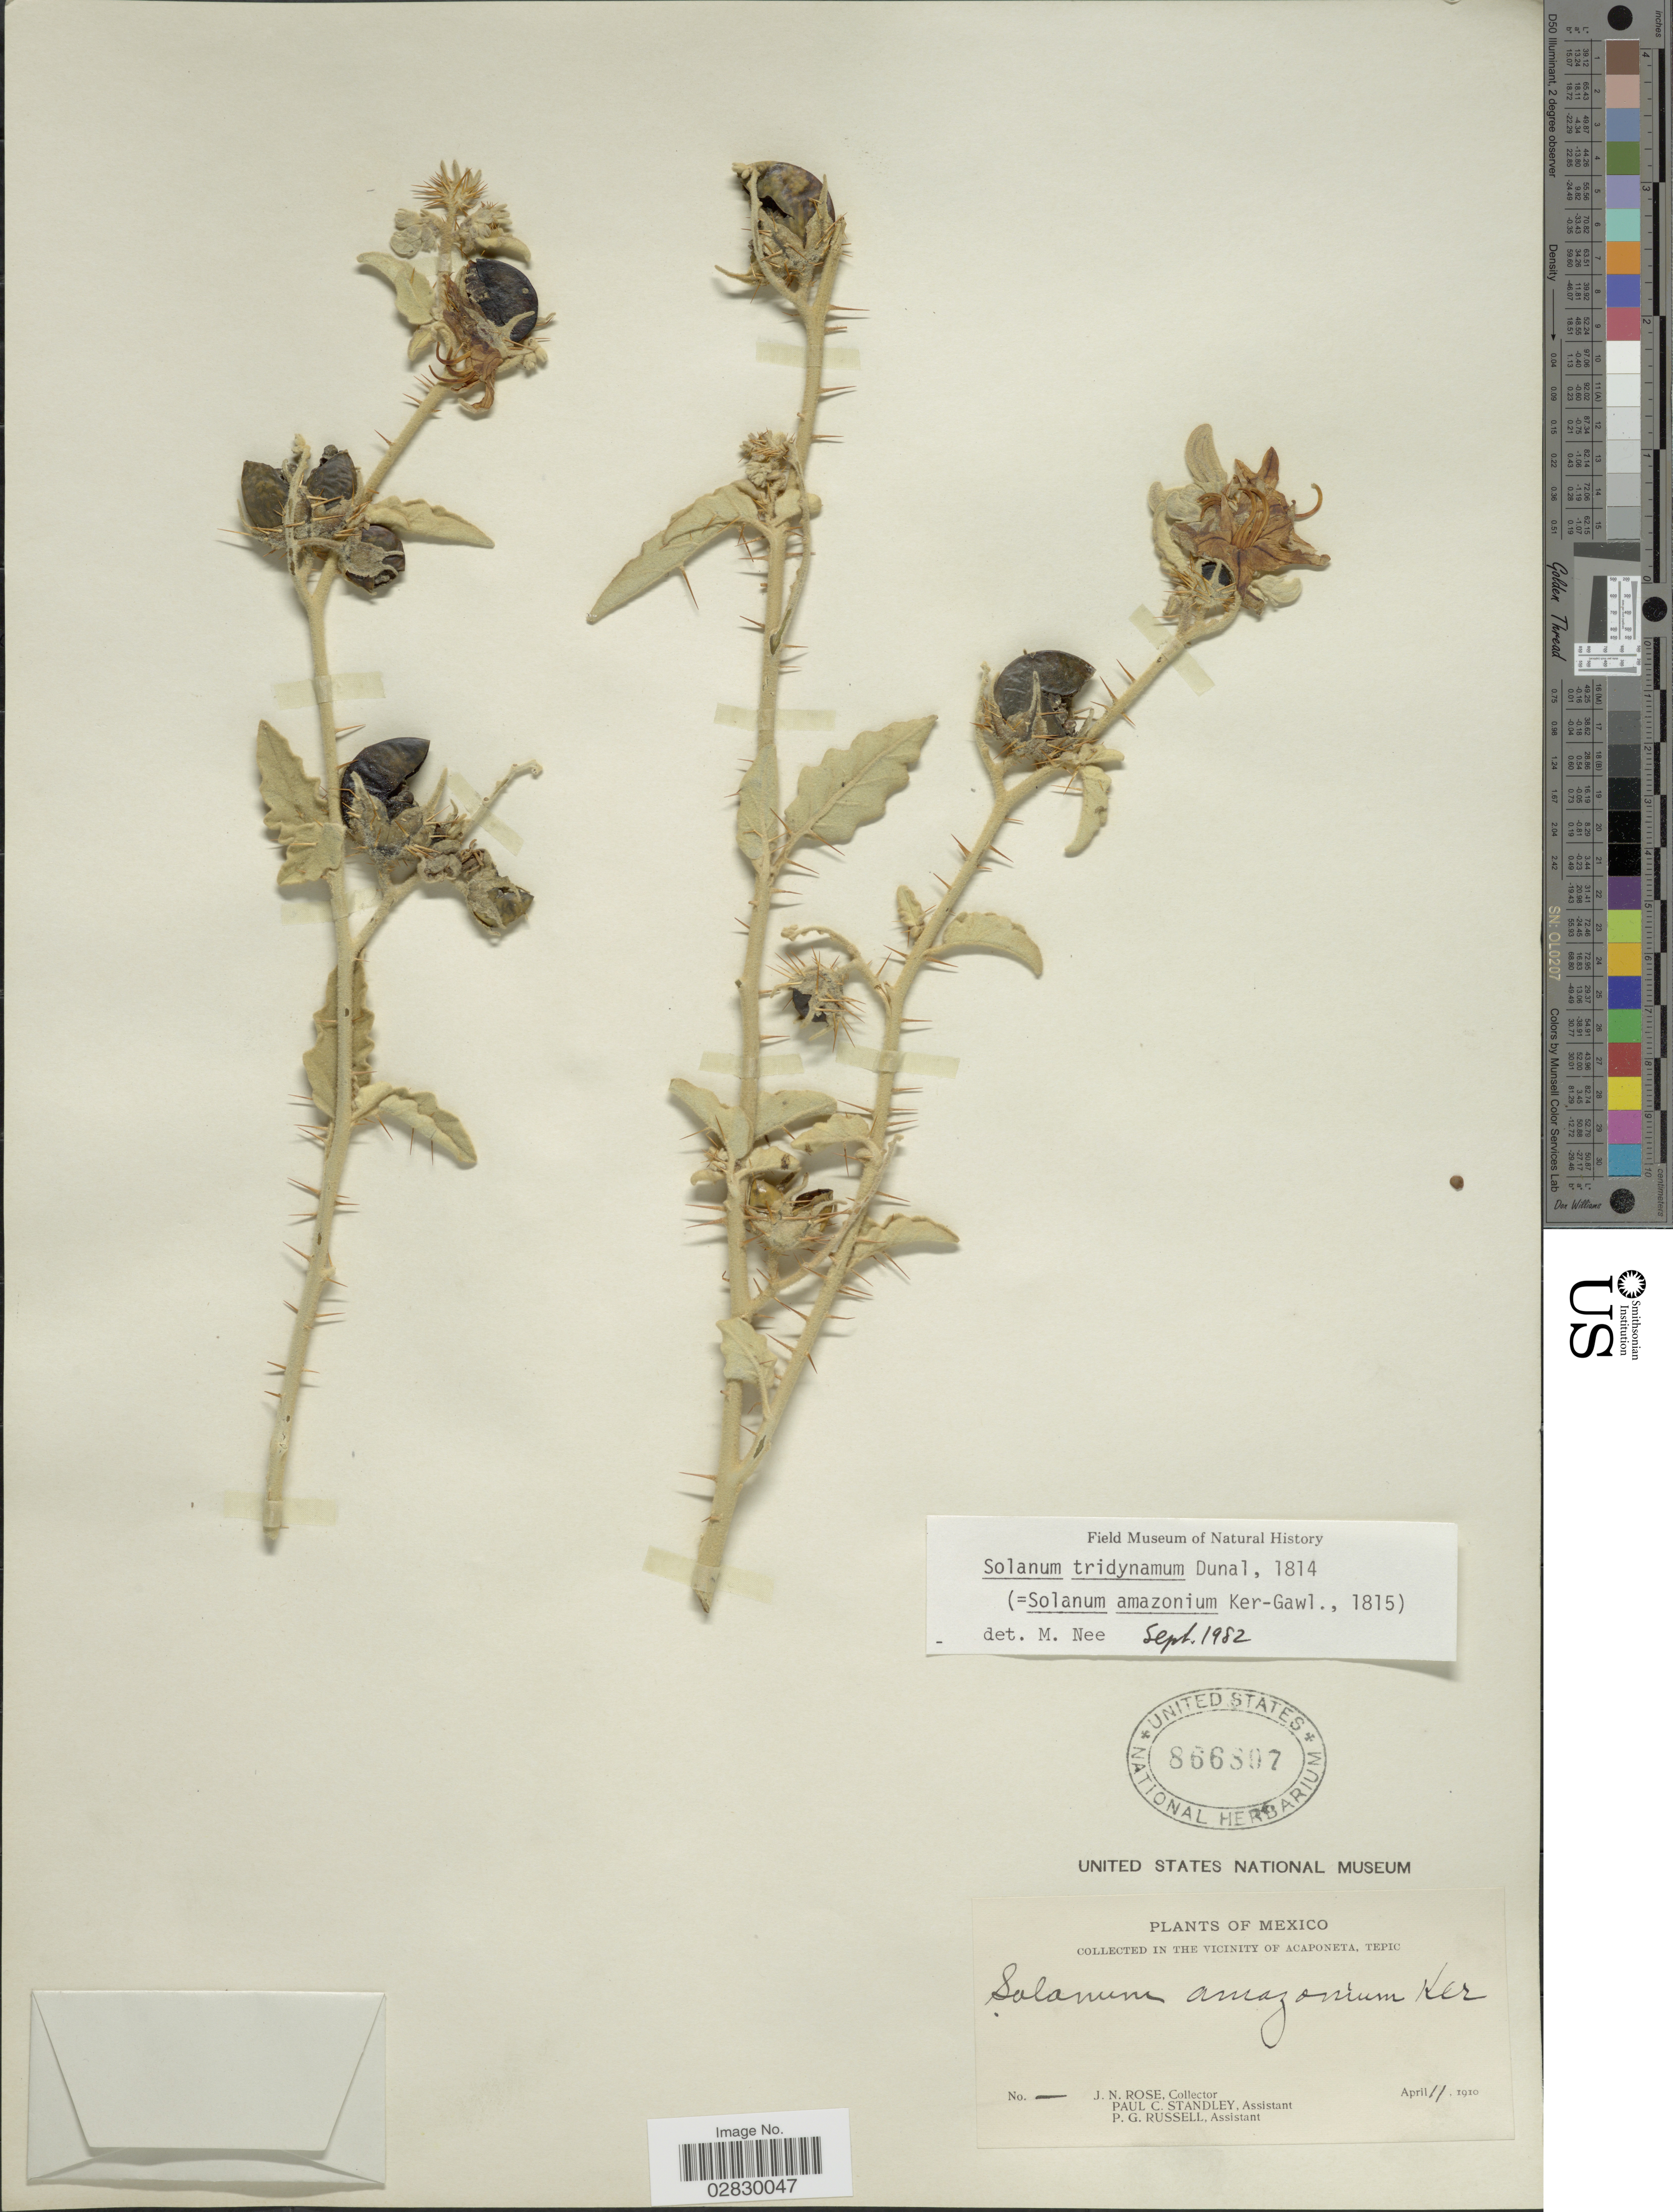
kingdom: Plantae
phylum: Tracheophyta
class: Magnoliopsida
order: Solanales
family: Solanaceae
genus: Solanum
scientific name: Solanum houstonii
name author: Dunal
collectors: J. N. Rose, P. C. Standley & P. G. Russell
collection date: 1910-04-11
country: Mexico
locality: In the vicinity of Acaponeta, Tepic.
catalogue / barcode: US 866897